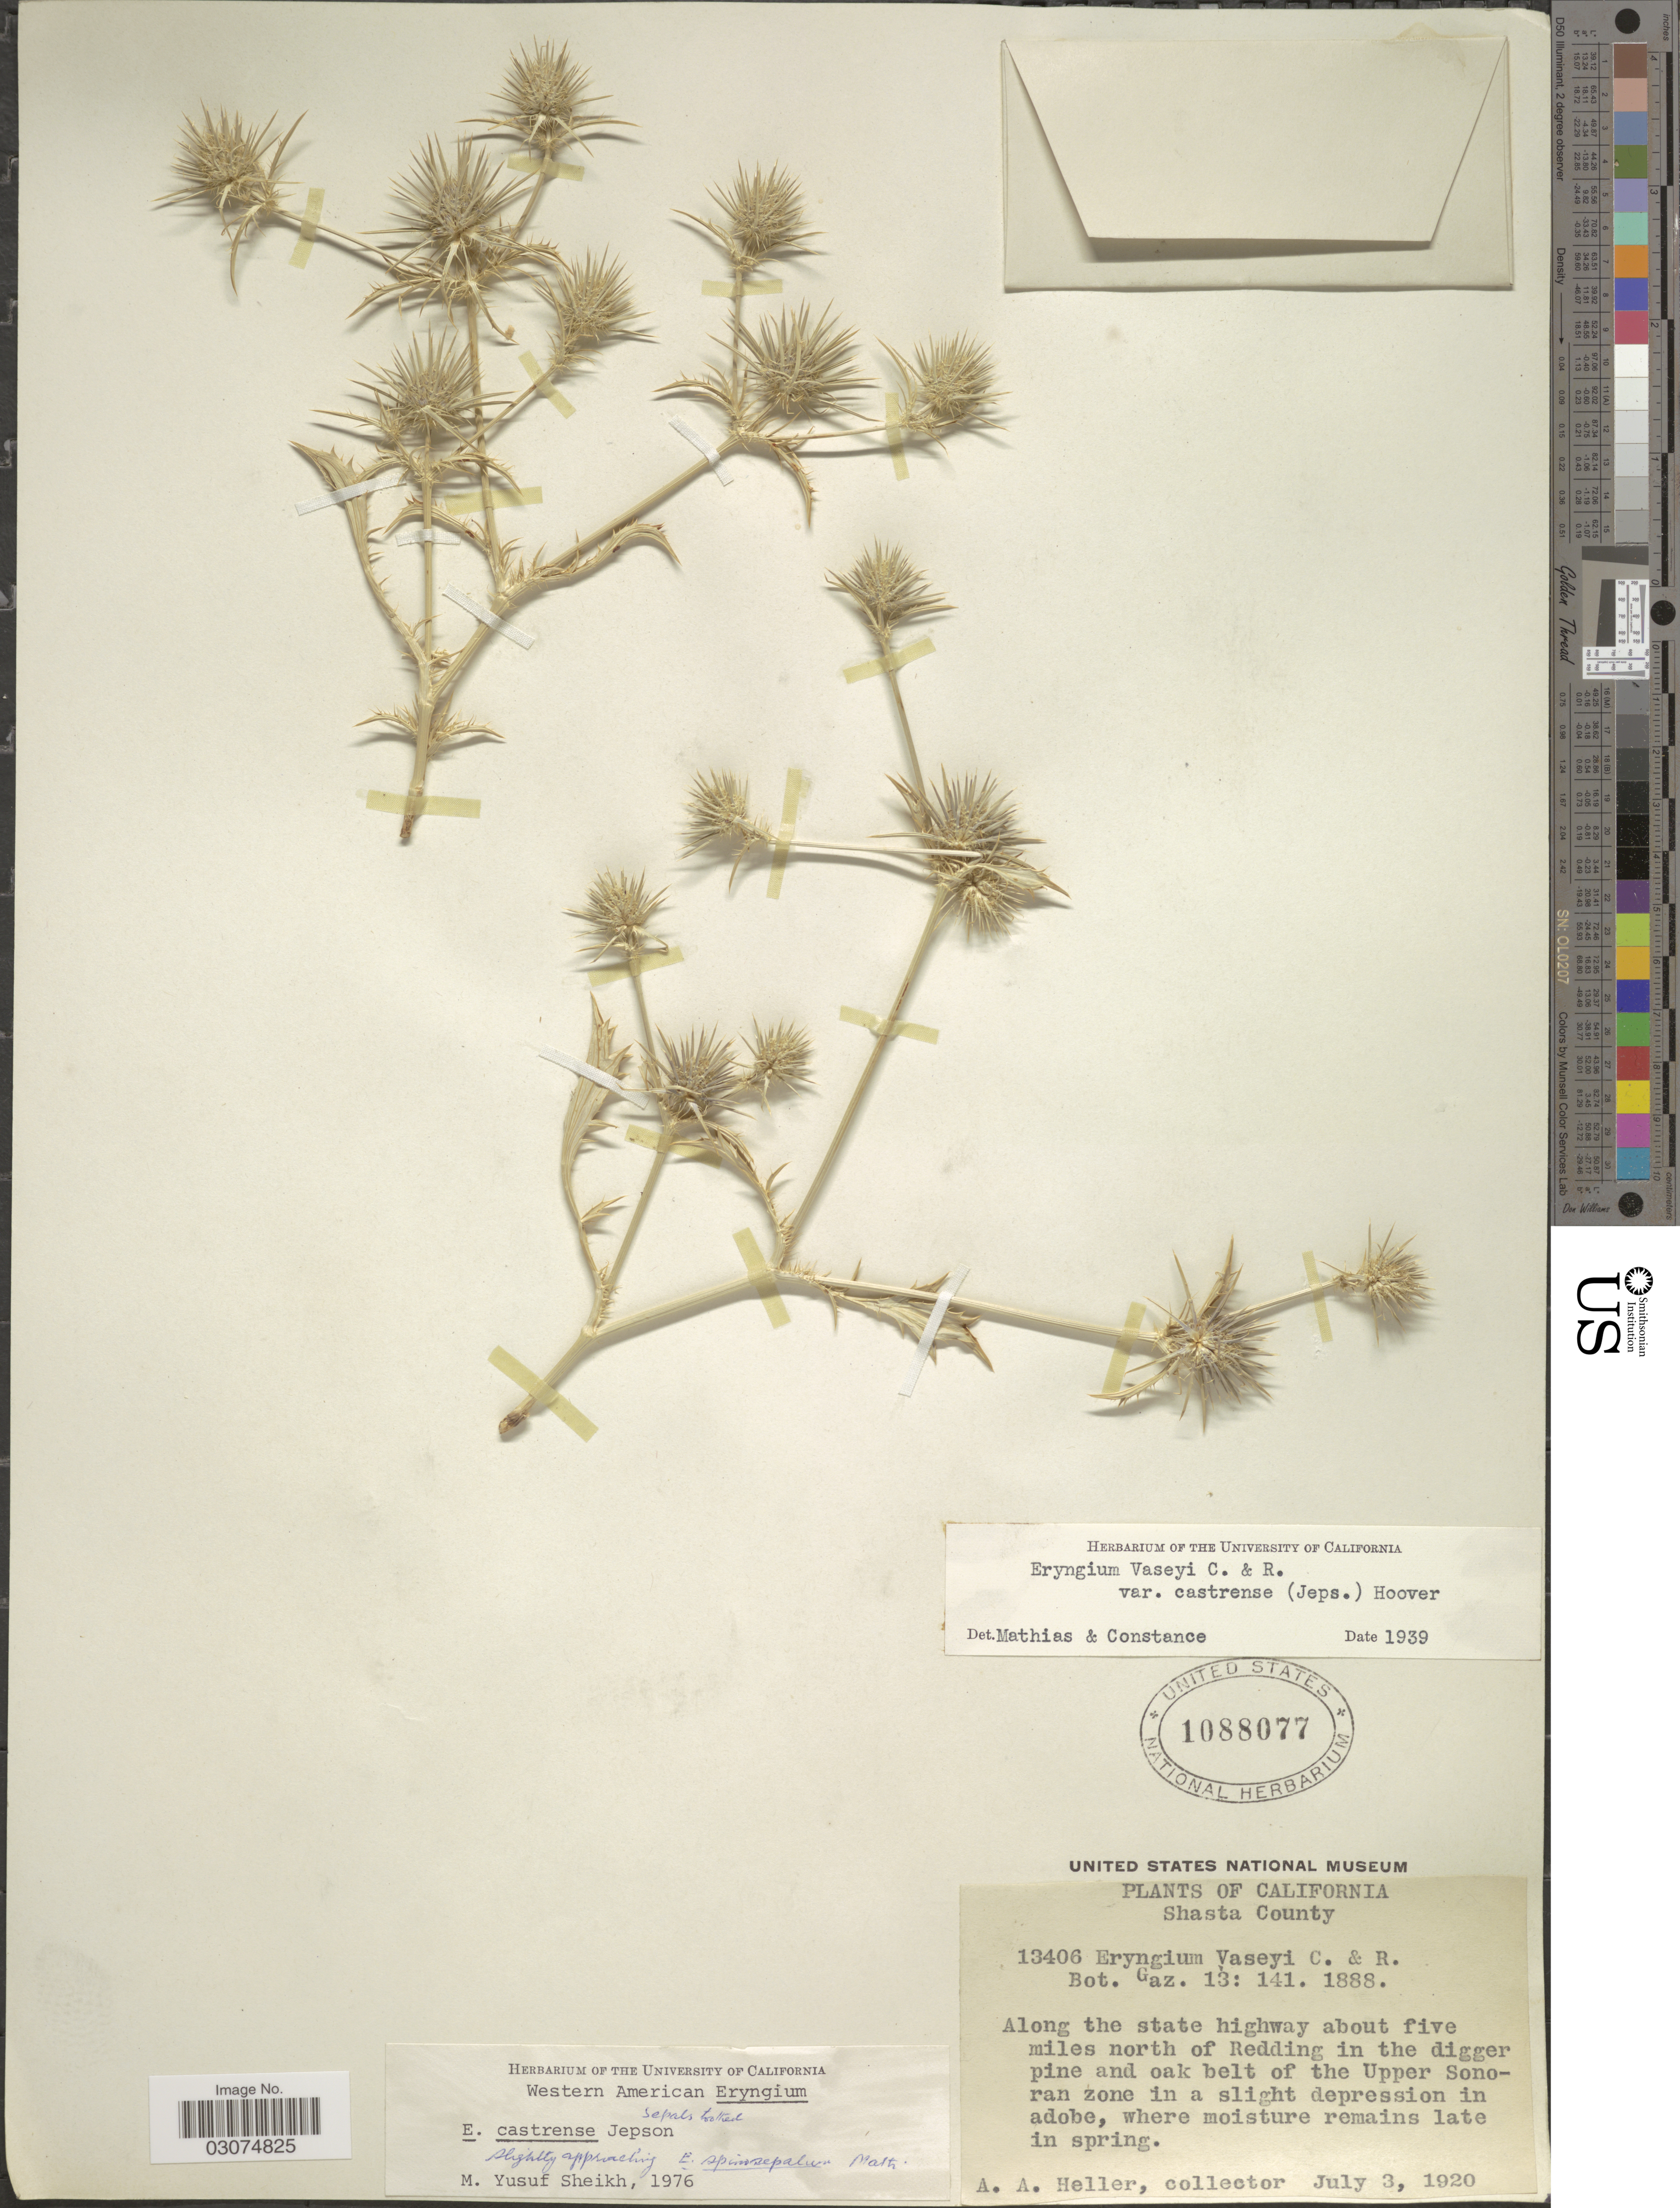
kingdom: Plantae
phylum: Tracheophyta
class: Magnoliopsida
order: Apiales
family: Apiaceae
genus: Eryngium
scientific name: Eryngium castrense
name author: Jeps.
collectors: A. A. Heller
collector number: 13406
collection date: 1920-07-03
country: United States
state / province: California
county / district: Shasta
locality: Shasta County. Along the state highway about five miles north of Redding in the digger pine and oak belt of the Upper Sonoran zone.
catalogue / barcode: US 1088077